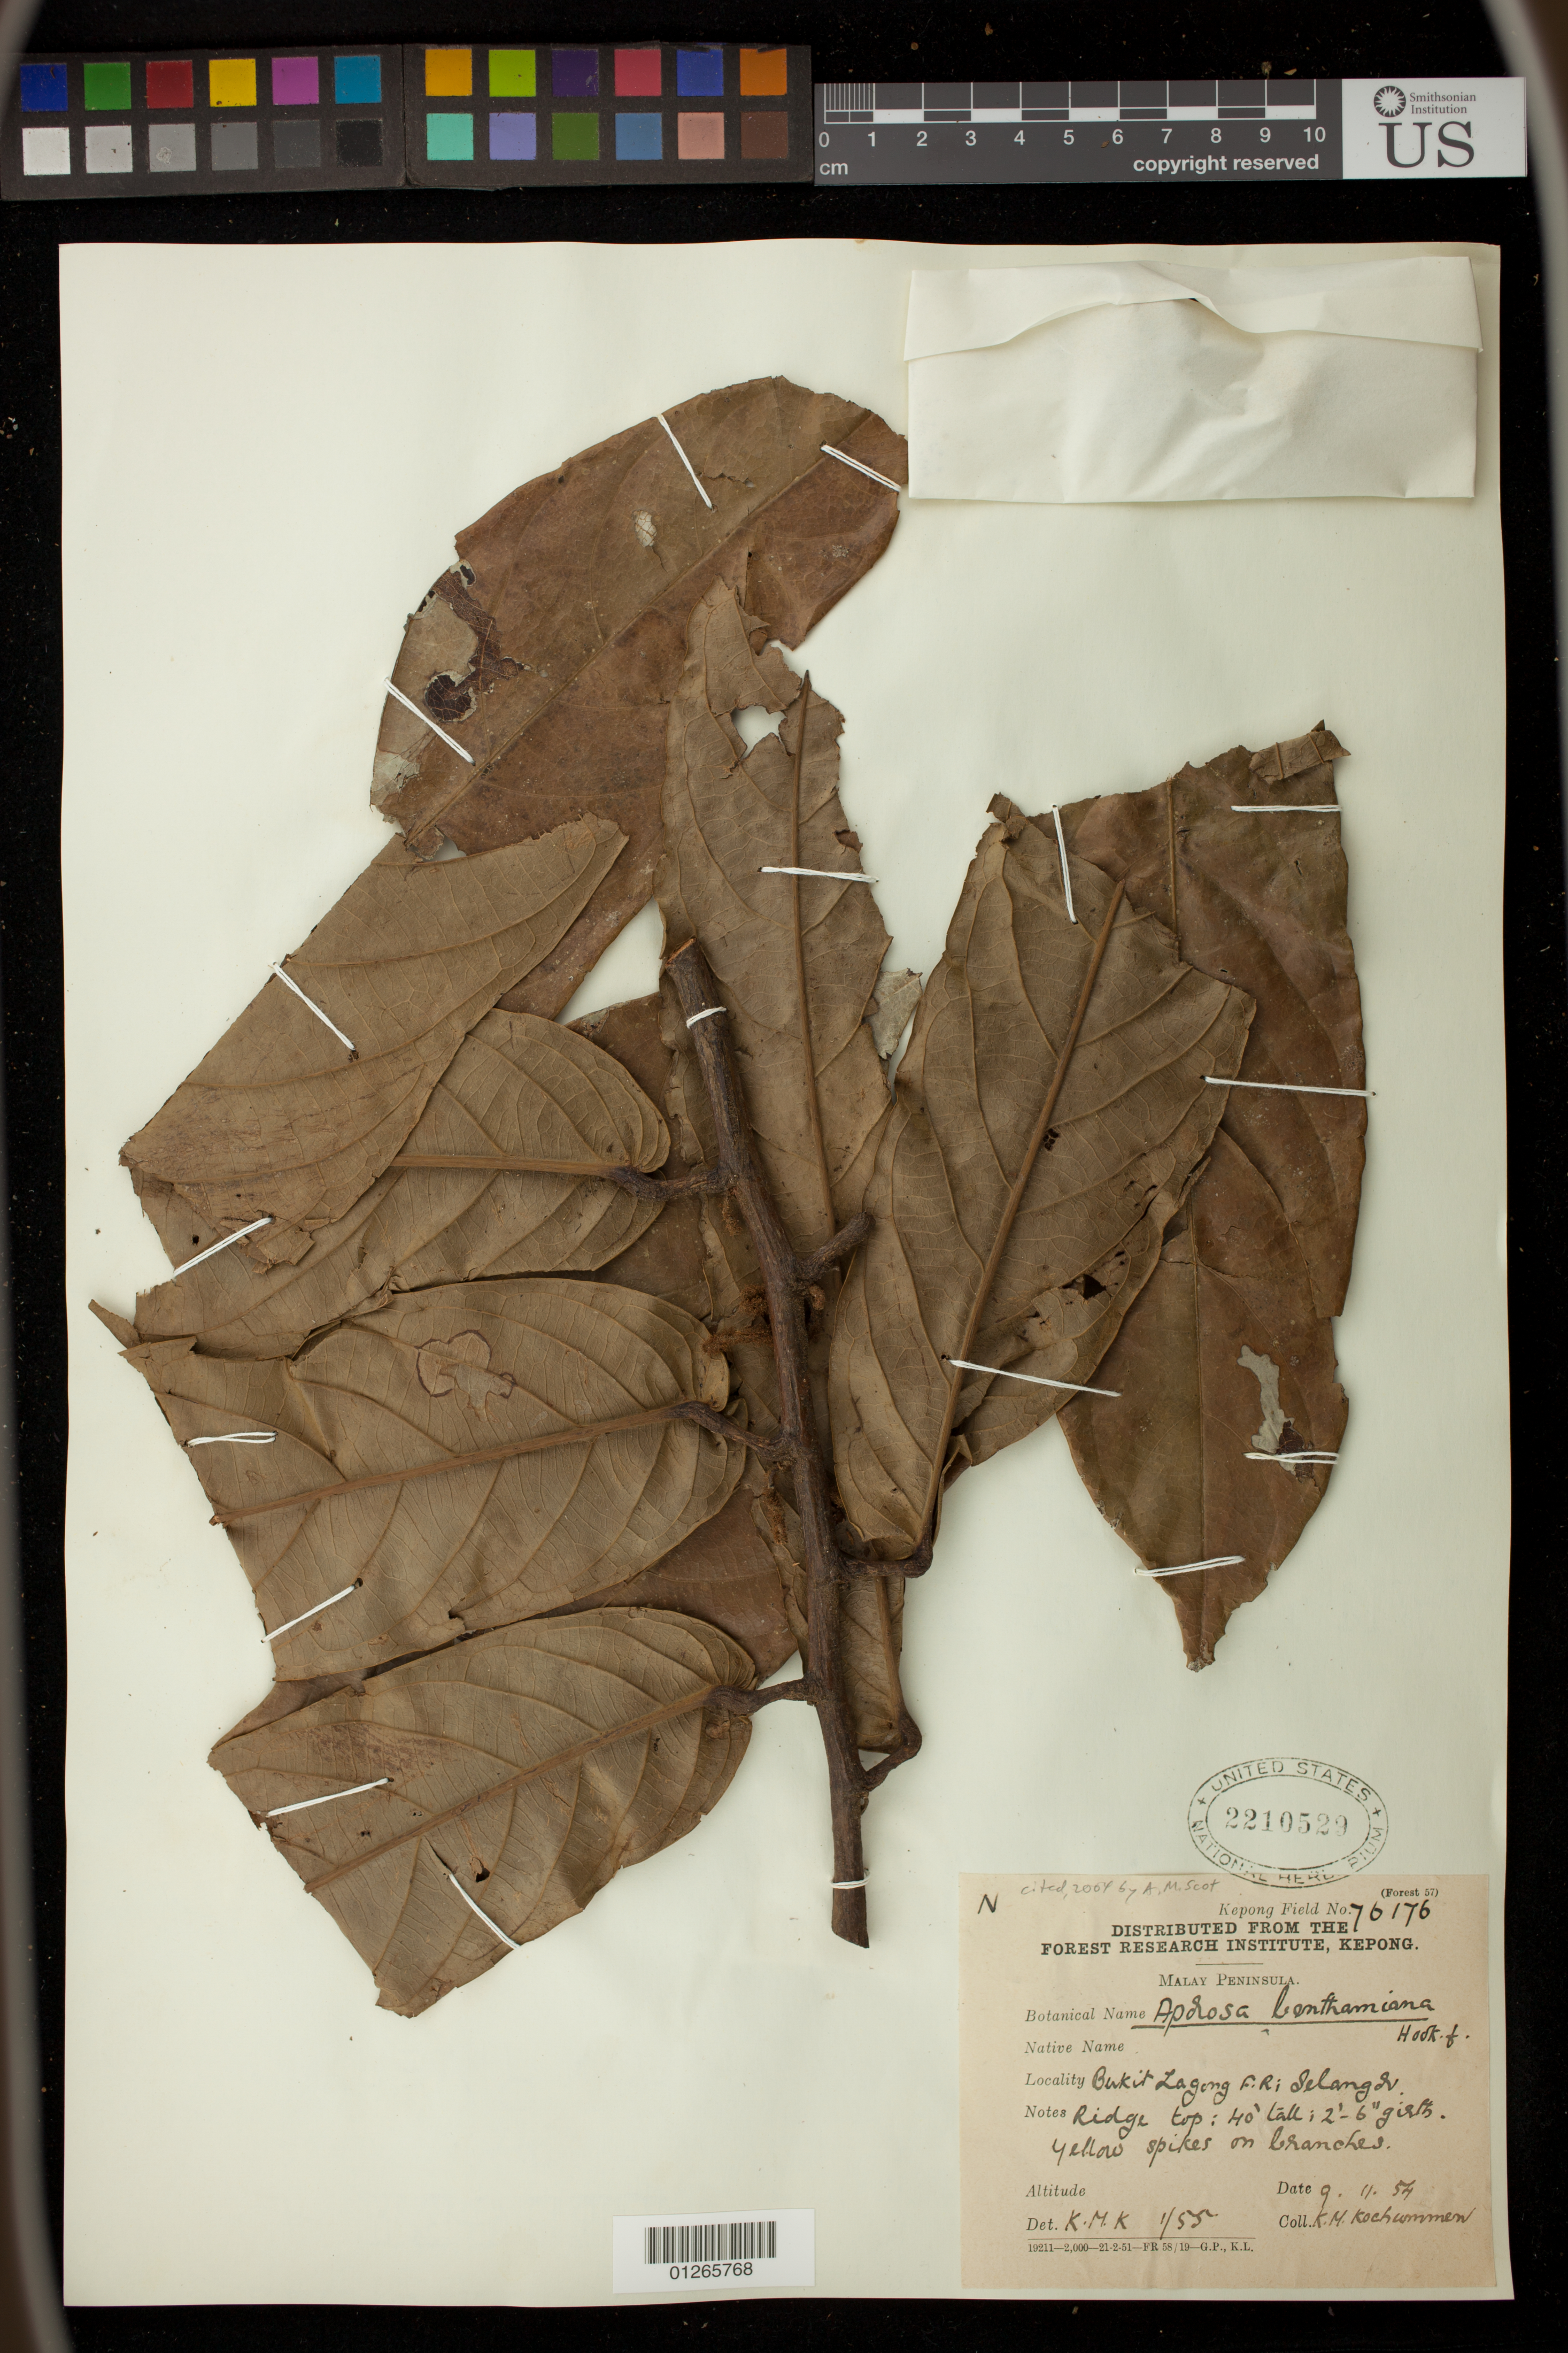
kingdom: Plantae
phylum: Tracheophyta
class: Magnoliopsida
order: Malpighiales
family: Phyllanthaceae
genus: Aporosa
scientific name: Aporosa benthamiana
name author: Hook. f.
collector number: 76176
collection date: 1954-09-11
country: Malaysia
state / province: Selangor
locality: Malaya Peninsula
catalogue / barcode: US 2210529